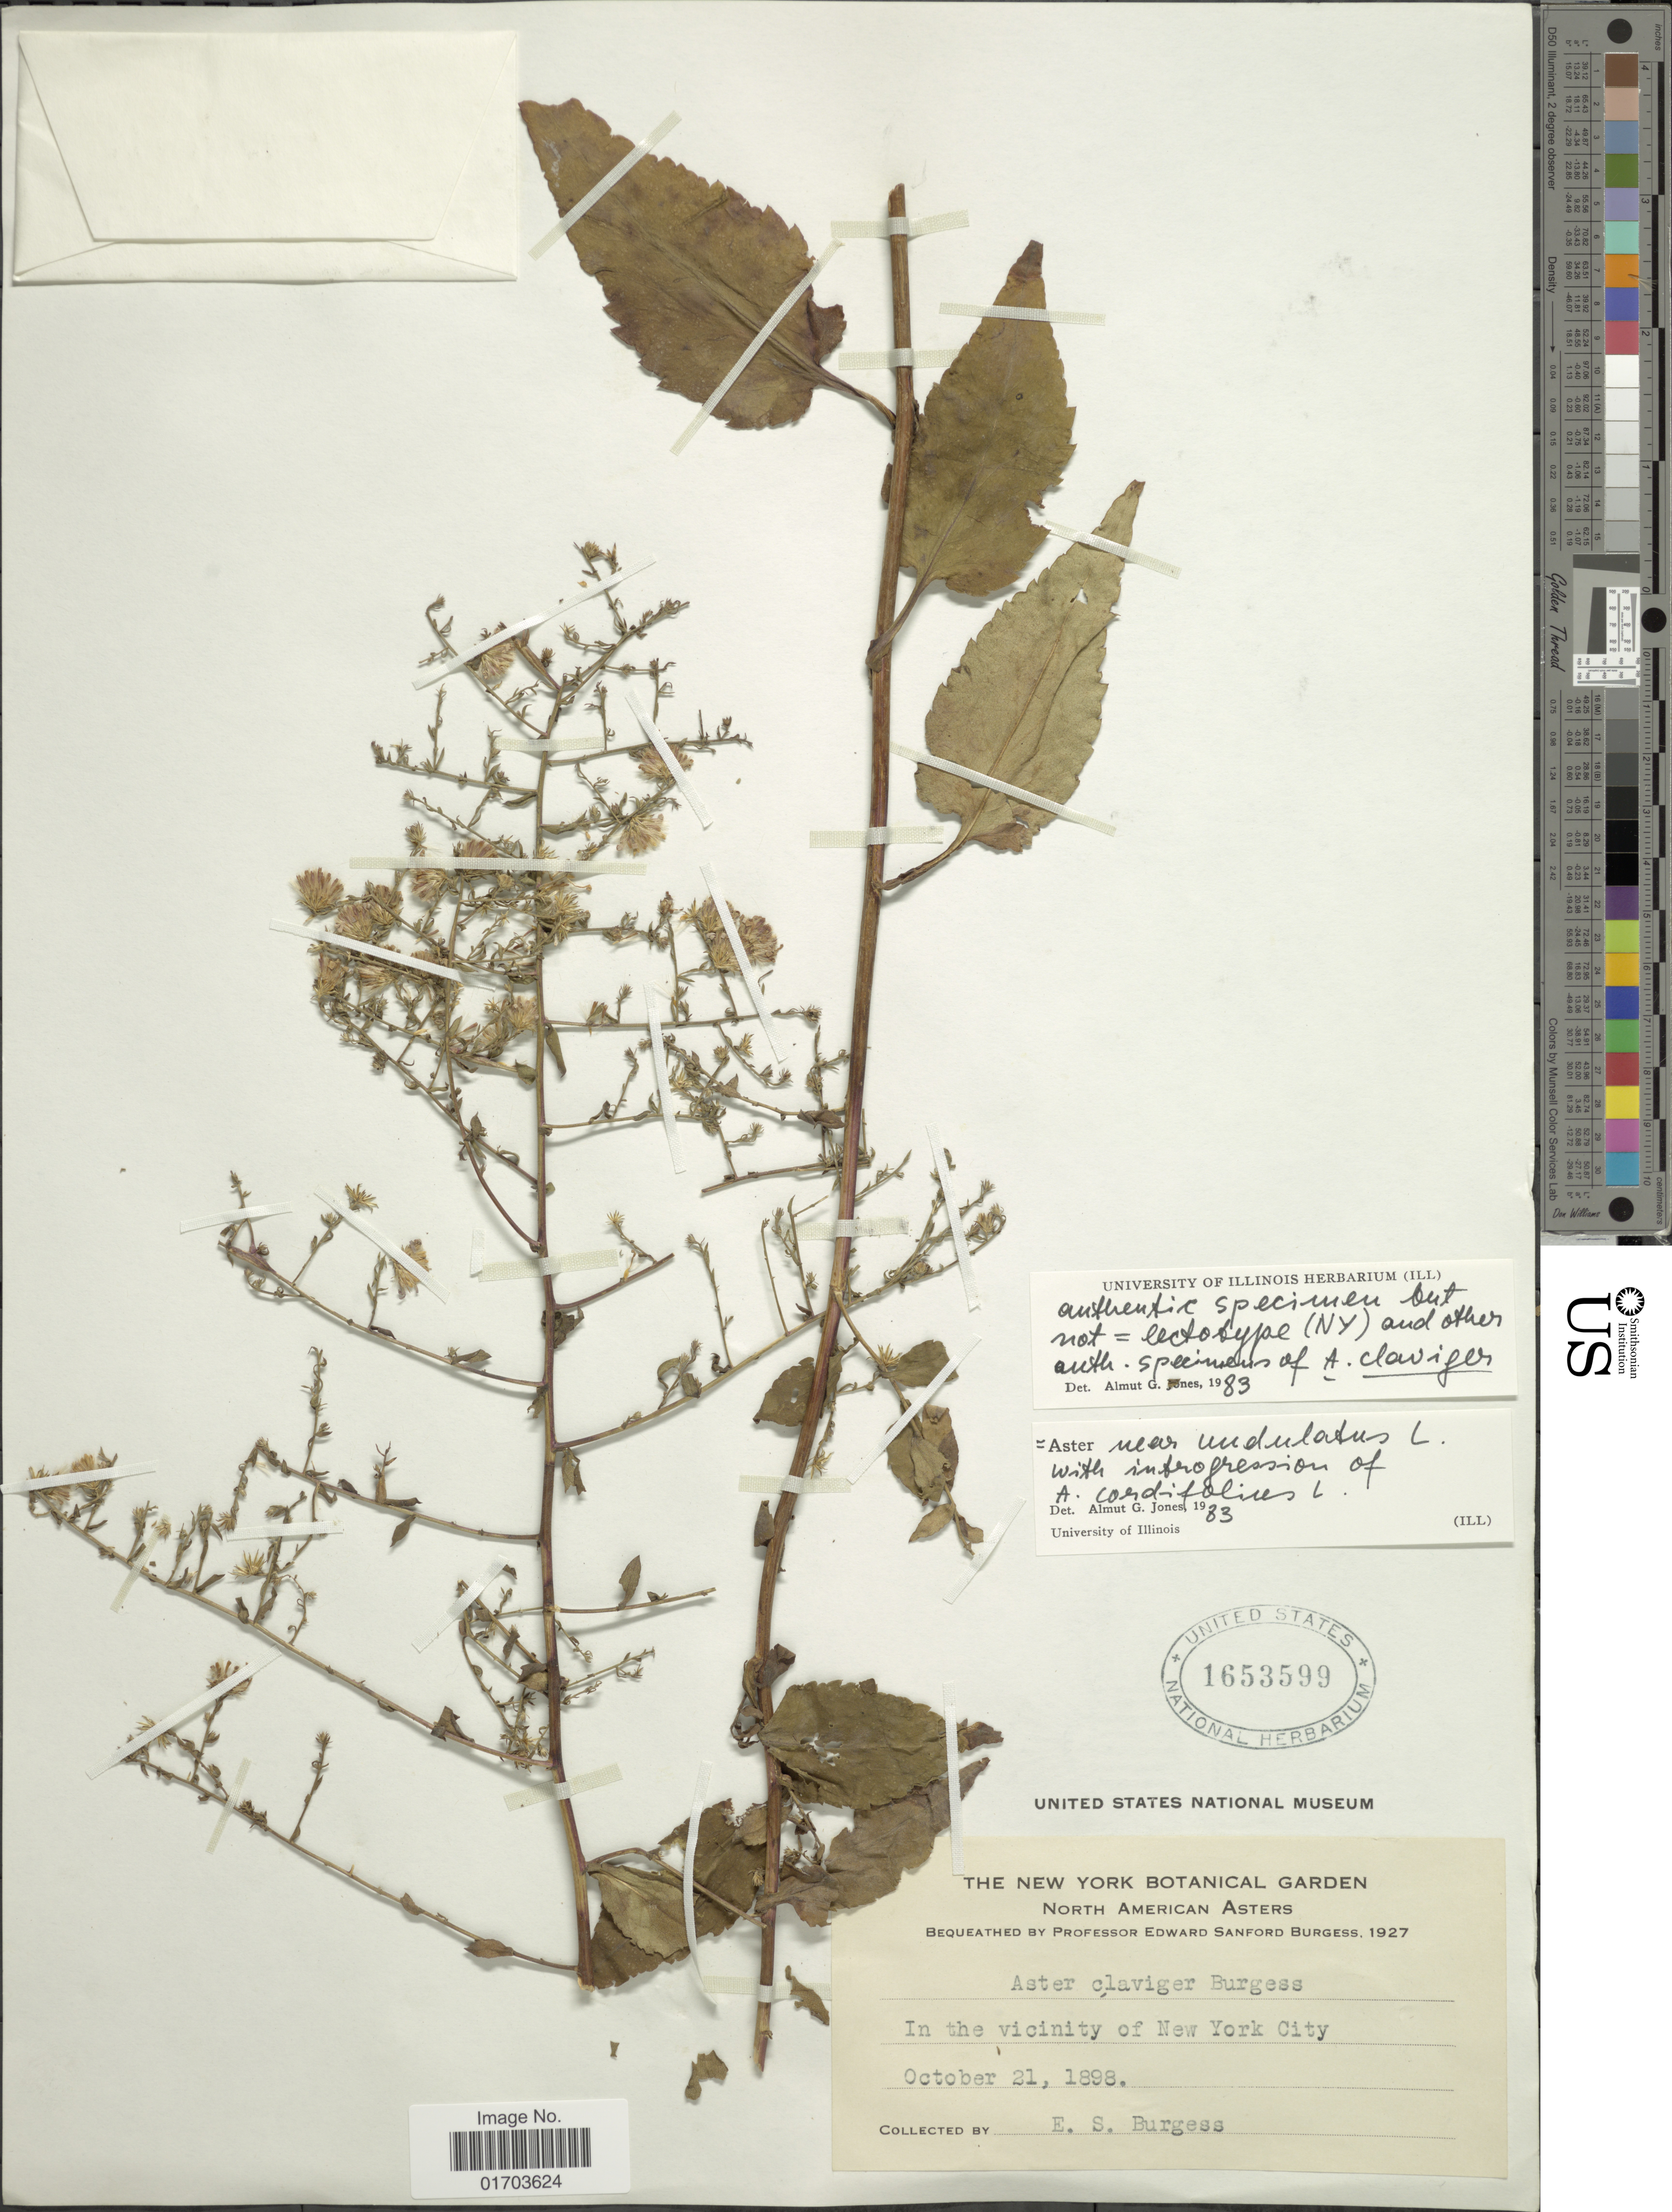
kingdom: Plantae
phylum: Tracheophyta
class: Magnoliopsida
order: Asterales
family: Asteraceae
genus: Symphyotrichum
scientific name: Symphyotrichum undulatum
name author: (L.) G.L. Nesom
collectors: E. Burgess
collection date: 1898-10-21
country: United States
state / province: New York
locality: In the vicinity of new York City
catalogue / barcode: US 1653599